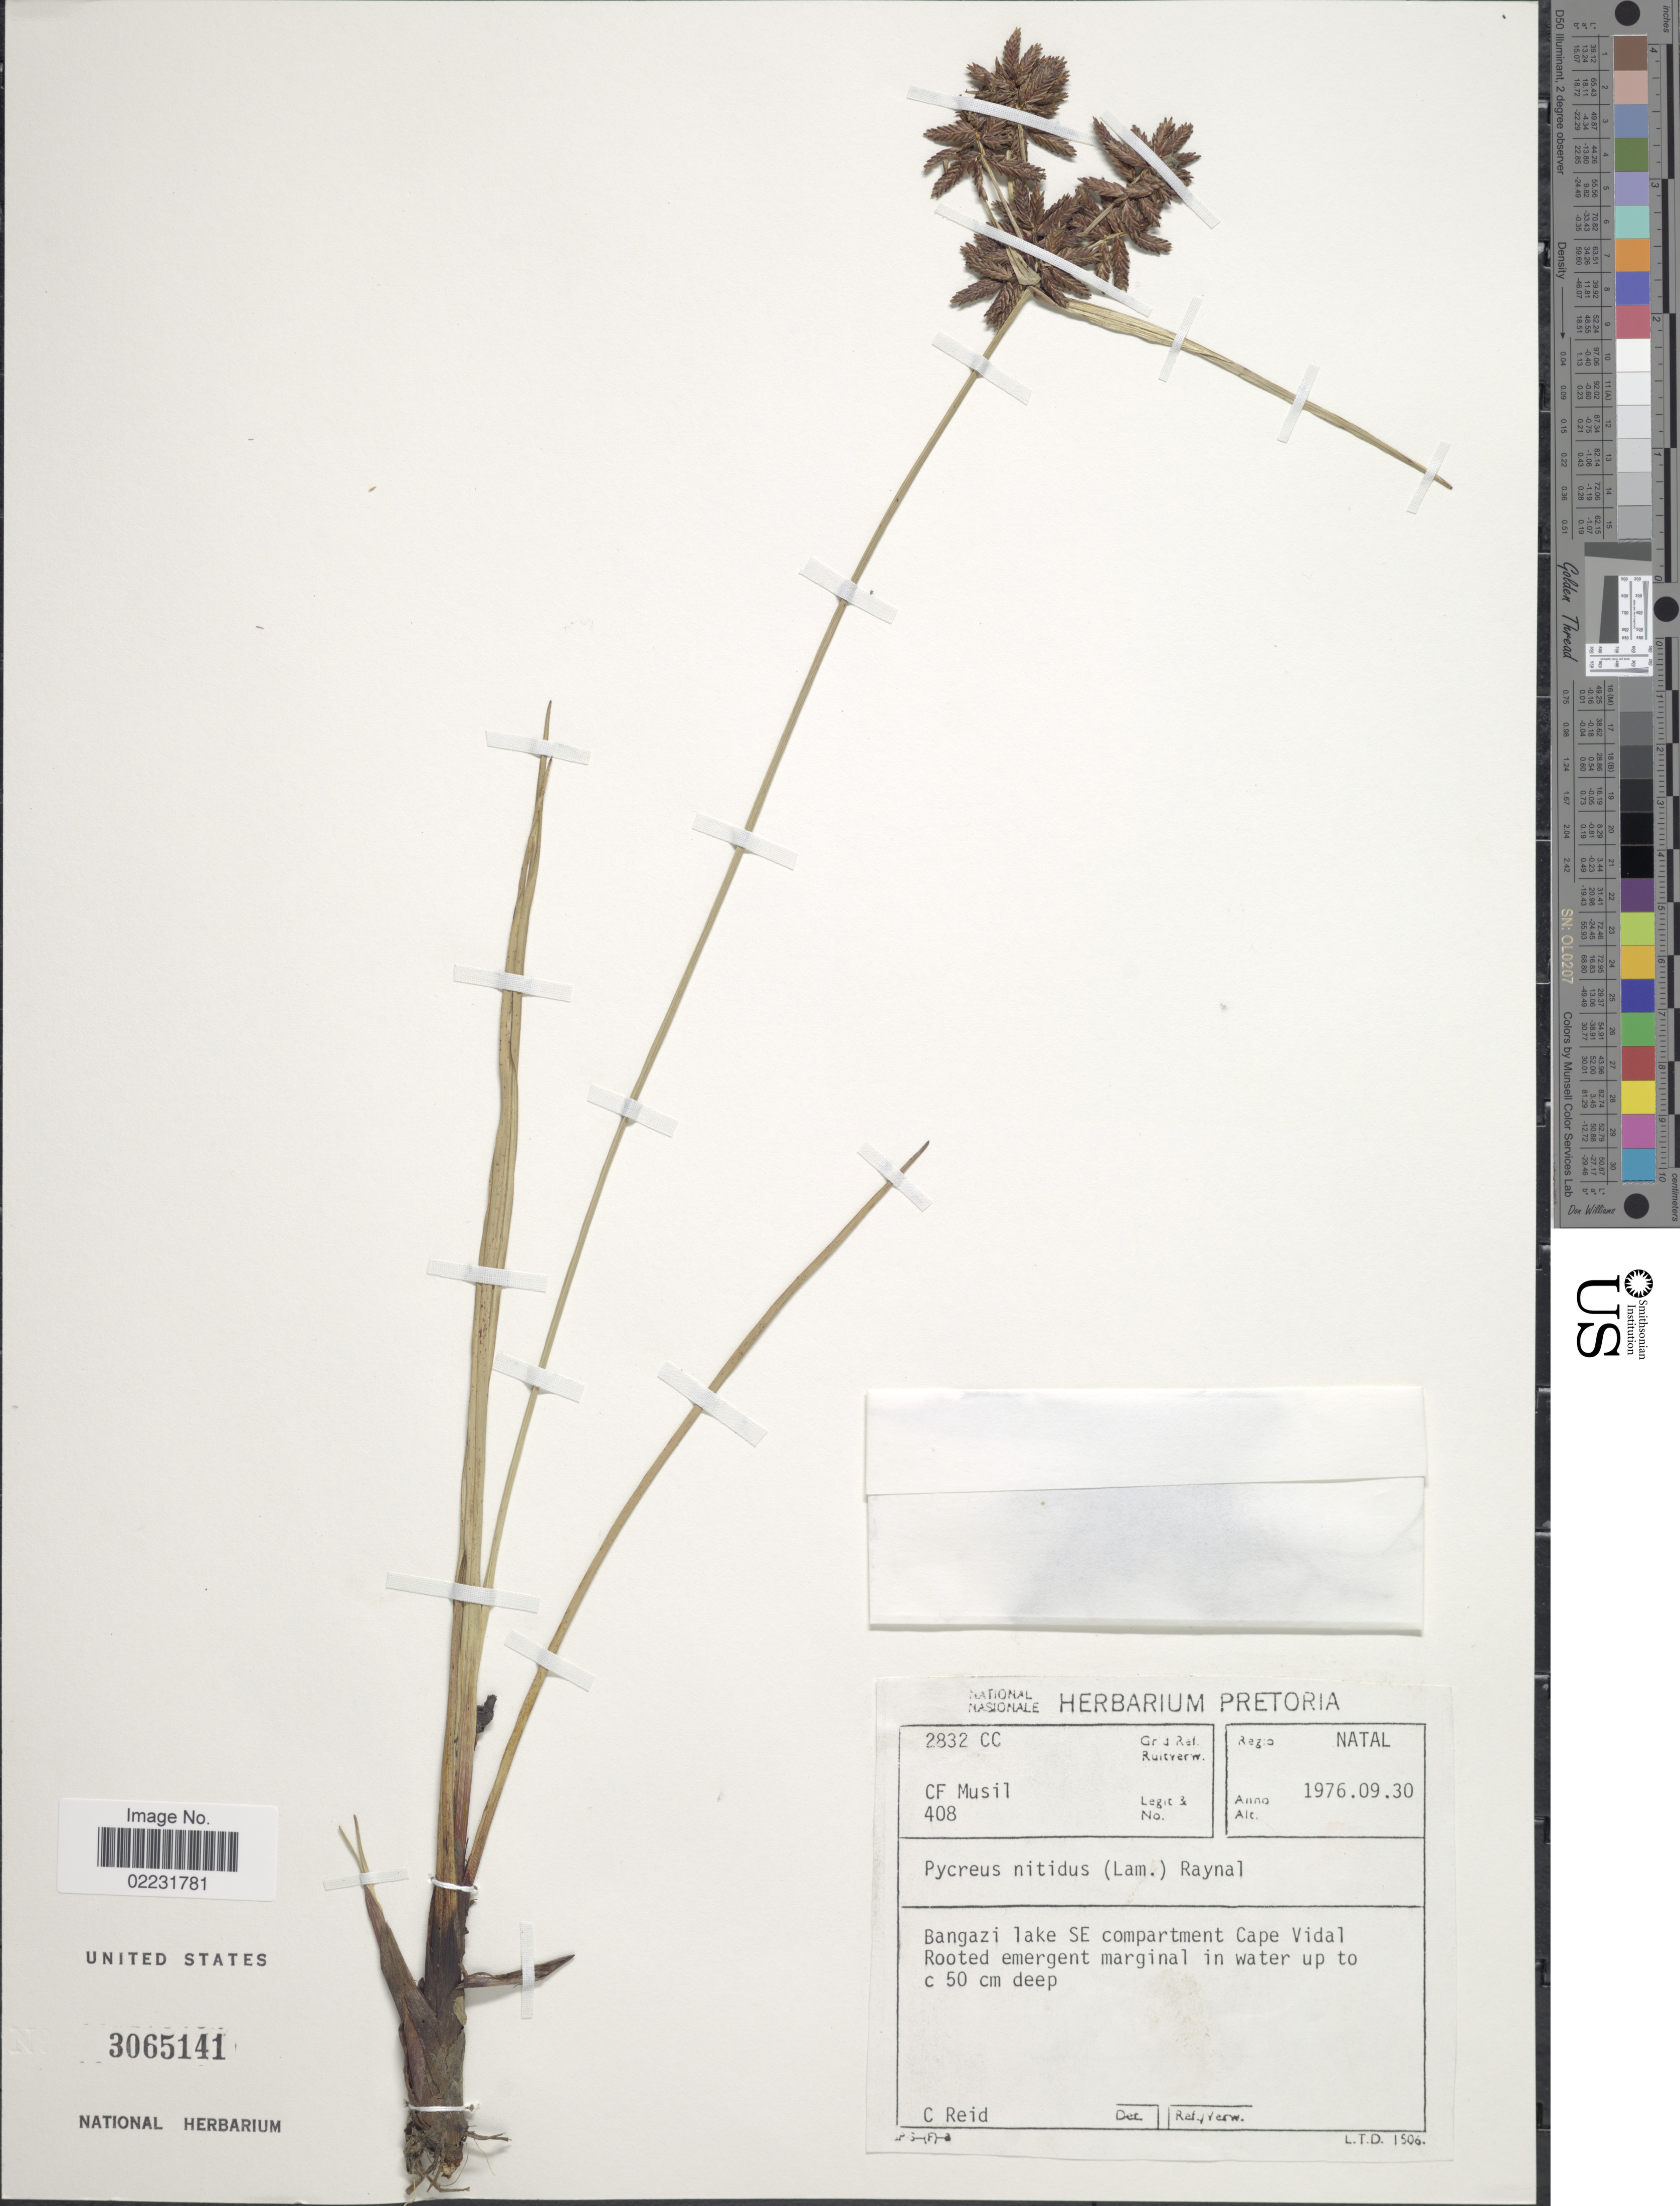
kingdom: Plantae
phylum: Tracheophyta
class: Liliopsida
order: Poales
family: Cyperaceae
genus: Cyperus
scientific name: Cyperus nitidus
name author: Lam.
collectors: C. Musil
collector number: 408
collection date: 1976-09-30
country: South Africa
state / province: KwaZulu-Natal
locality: Regio Natal, Grid Ref./Ruitverw. 2832 CC, Bangazi Lake SE compartment Cape Vidal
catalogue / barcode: US 3065141